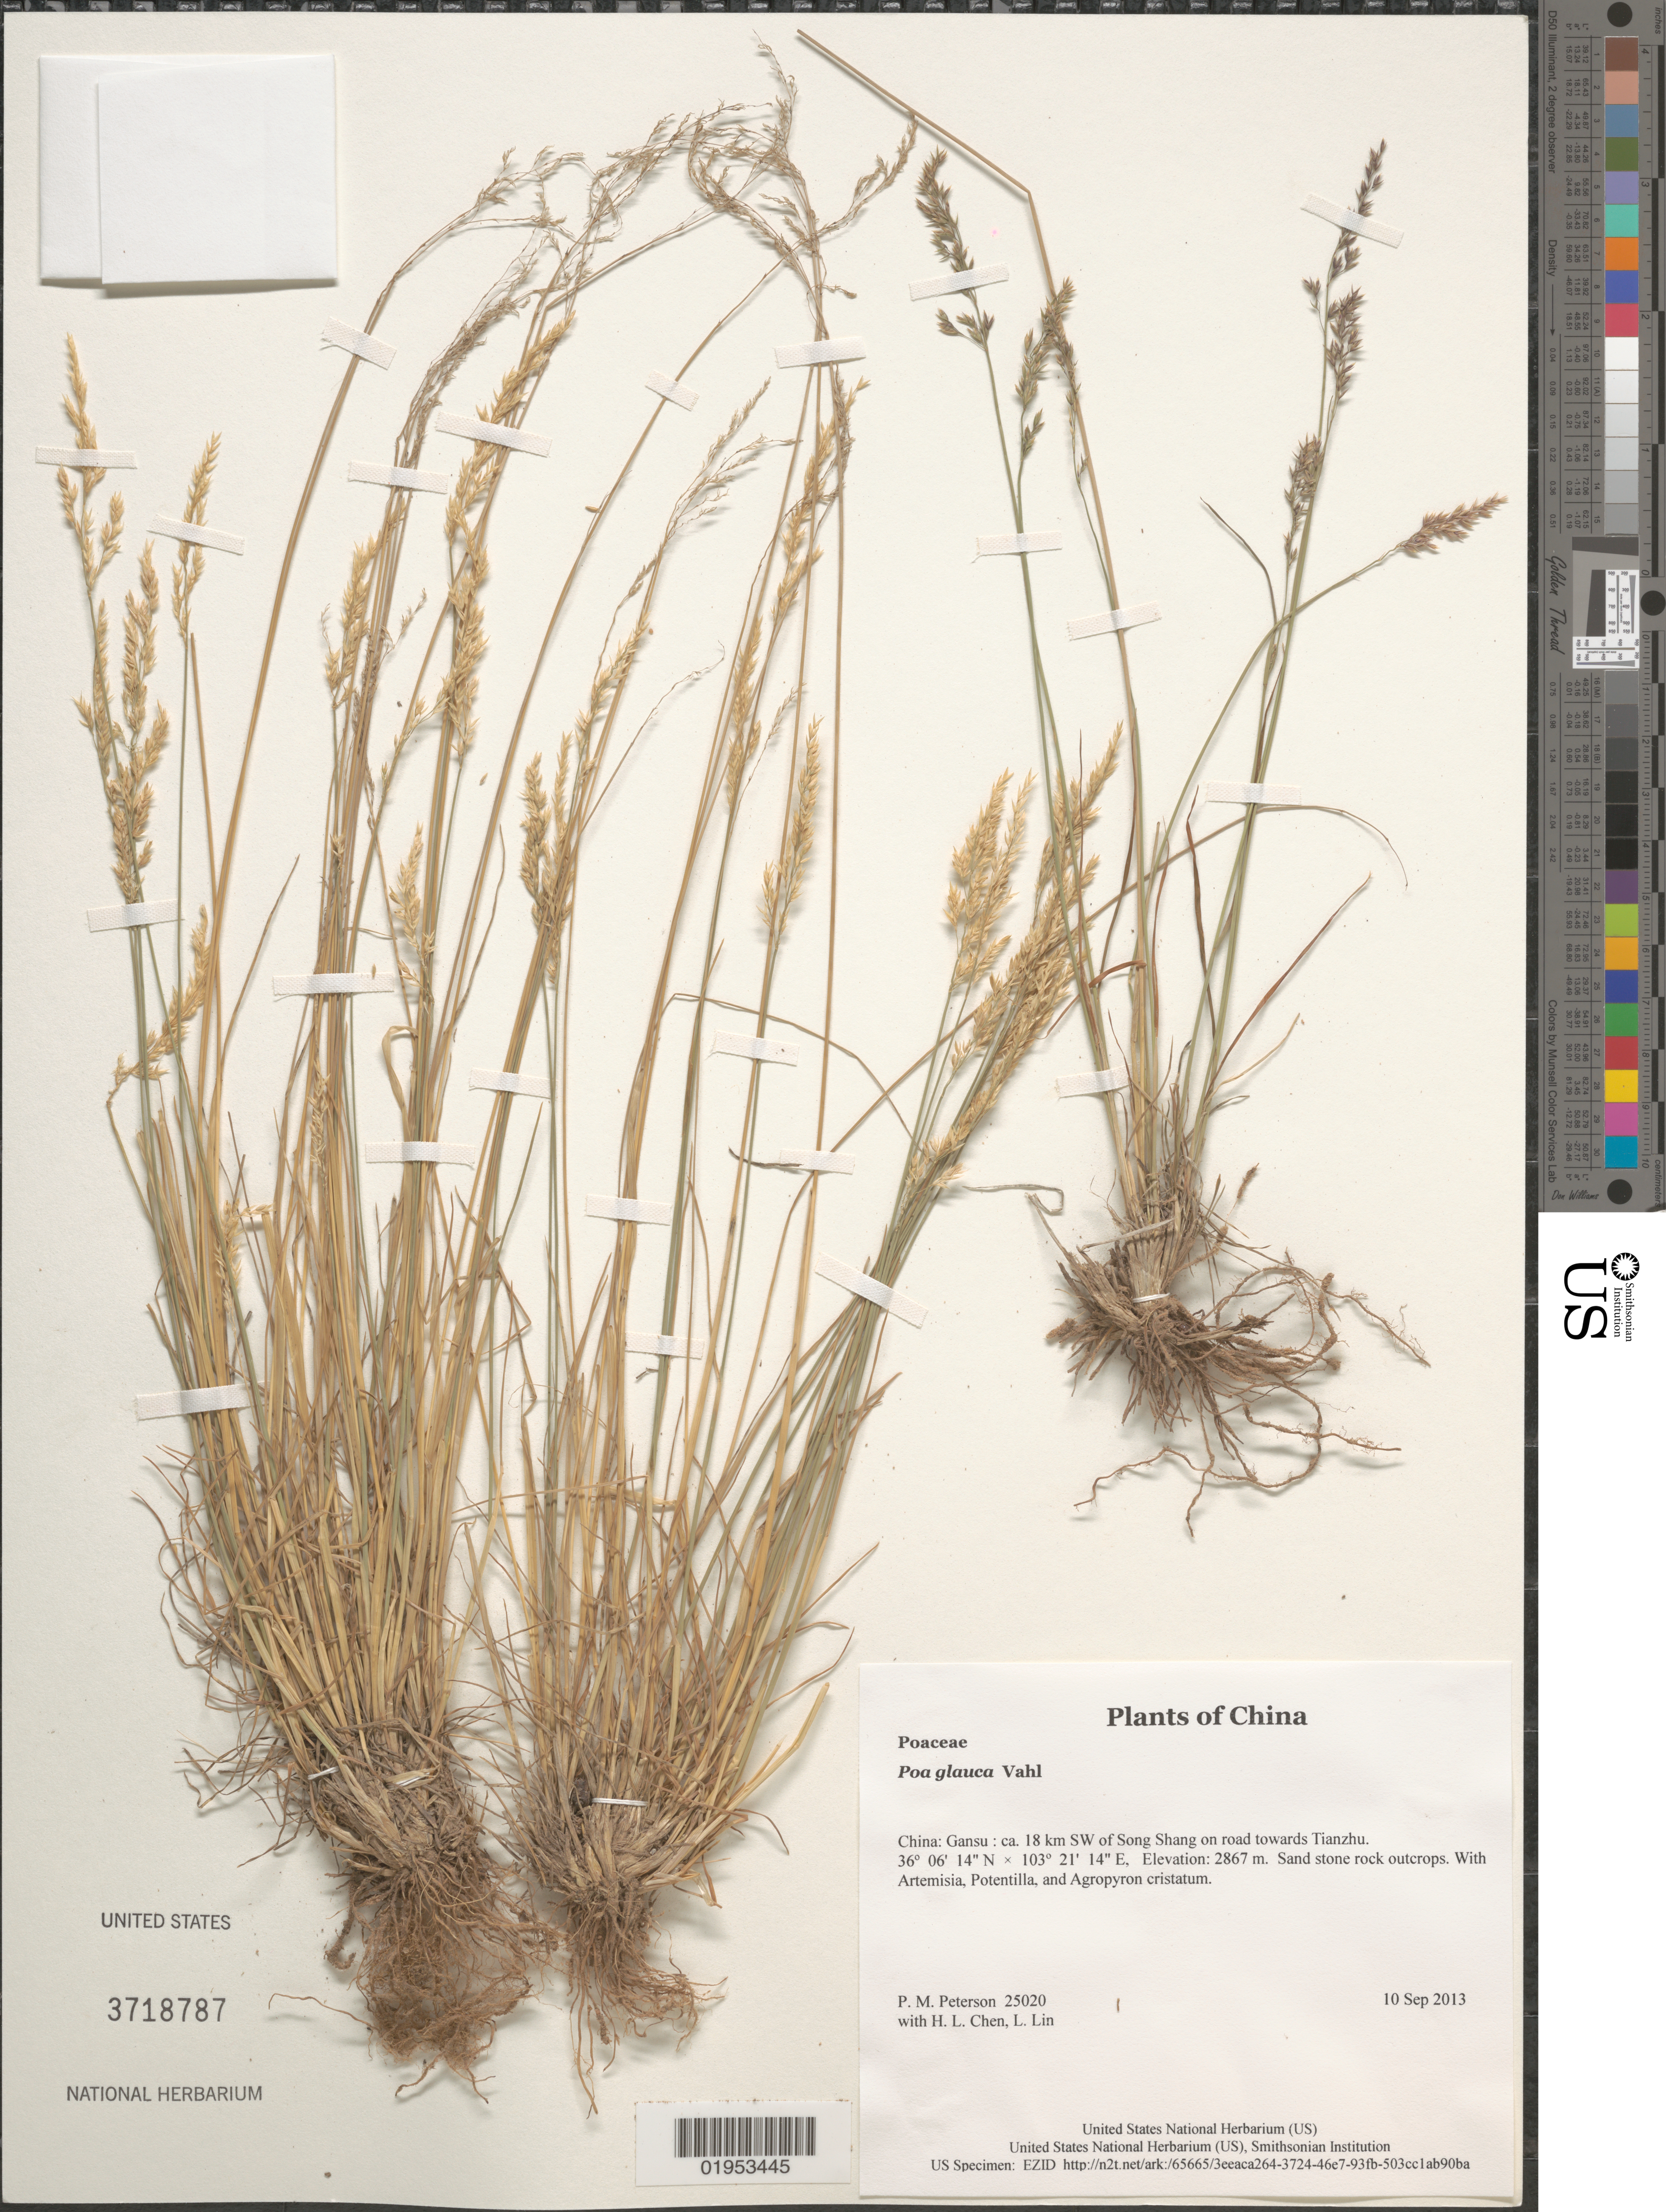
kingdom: Plantae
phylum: Tracheophyta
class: Liliopsida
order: Poales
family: Poaceae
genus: Poa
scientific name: Poa glauca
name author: Vahl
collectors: P. M. Peterson, H. L. Chen & L. Lin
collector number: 25020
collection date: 2013-09-10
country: China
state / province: Gansu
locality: ca. 18 km SW of Song Shang on road towards Tianzhu.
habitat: Sand stone rock outcrops.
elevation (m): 2867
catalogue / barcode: US 3718787